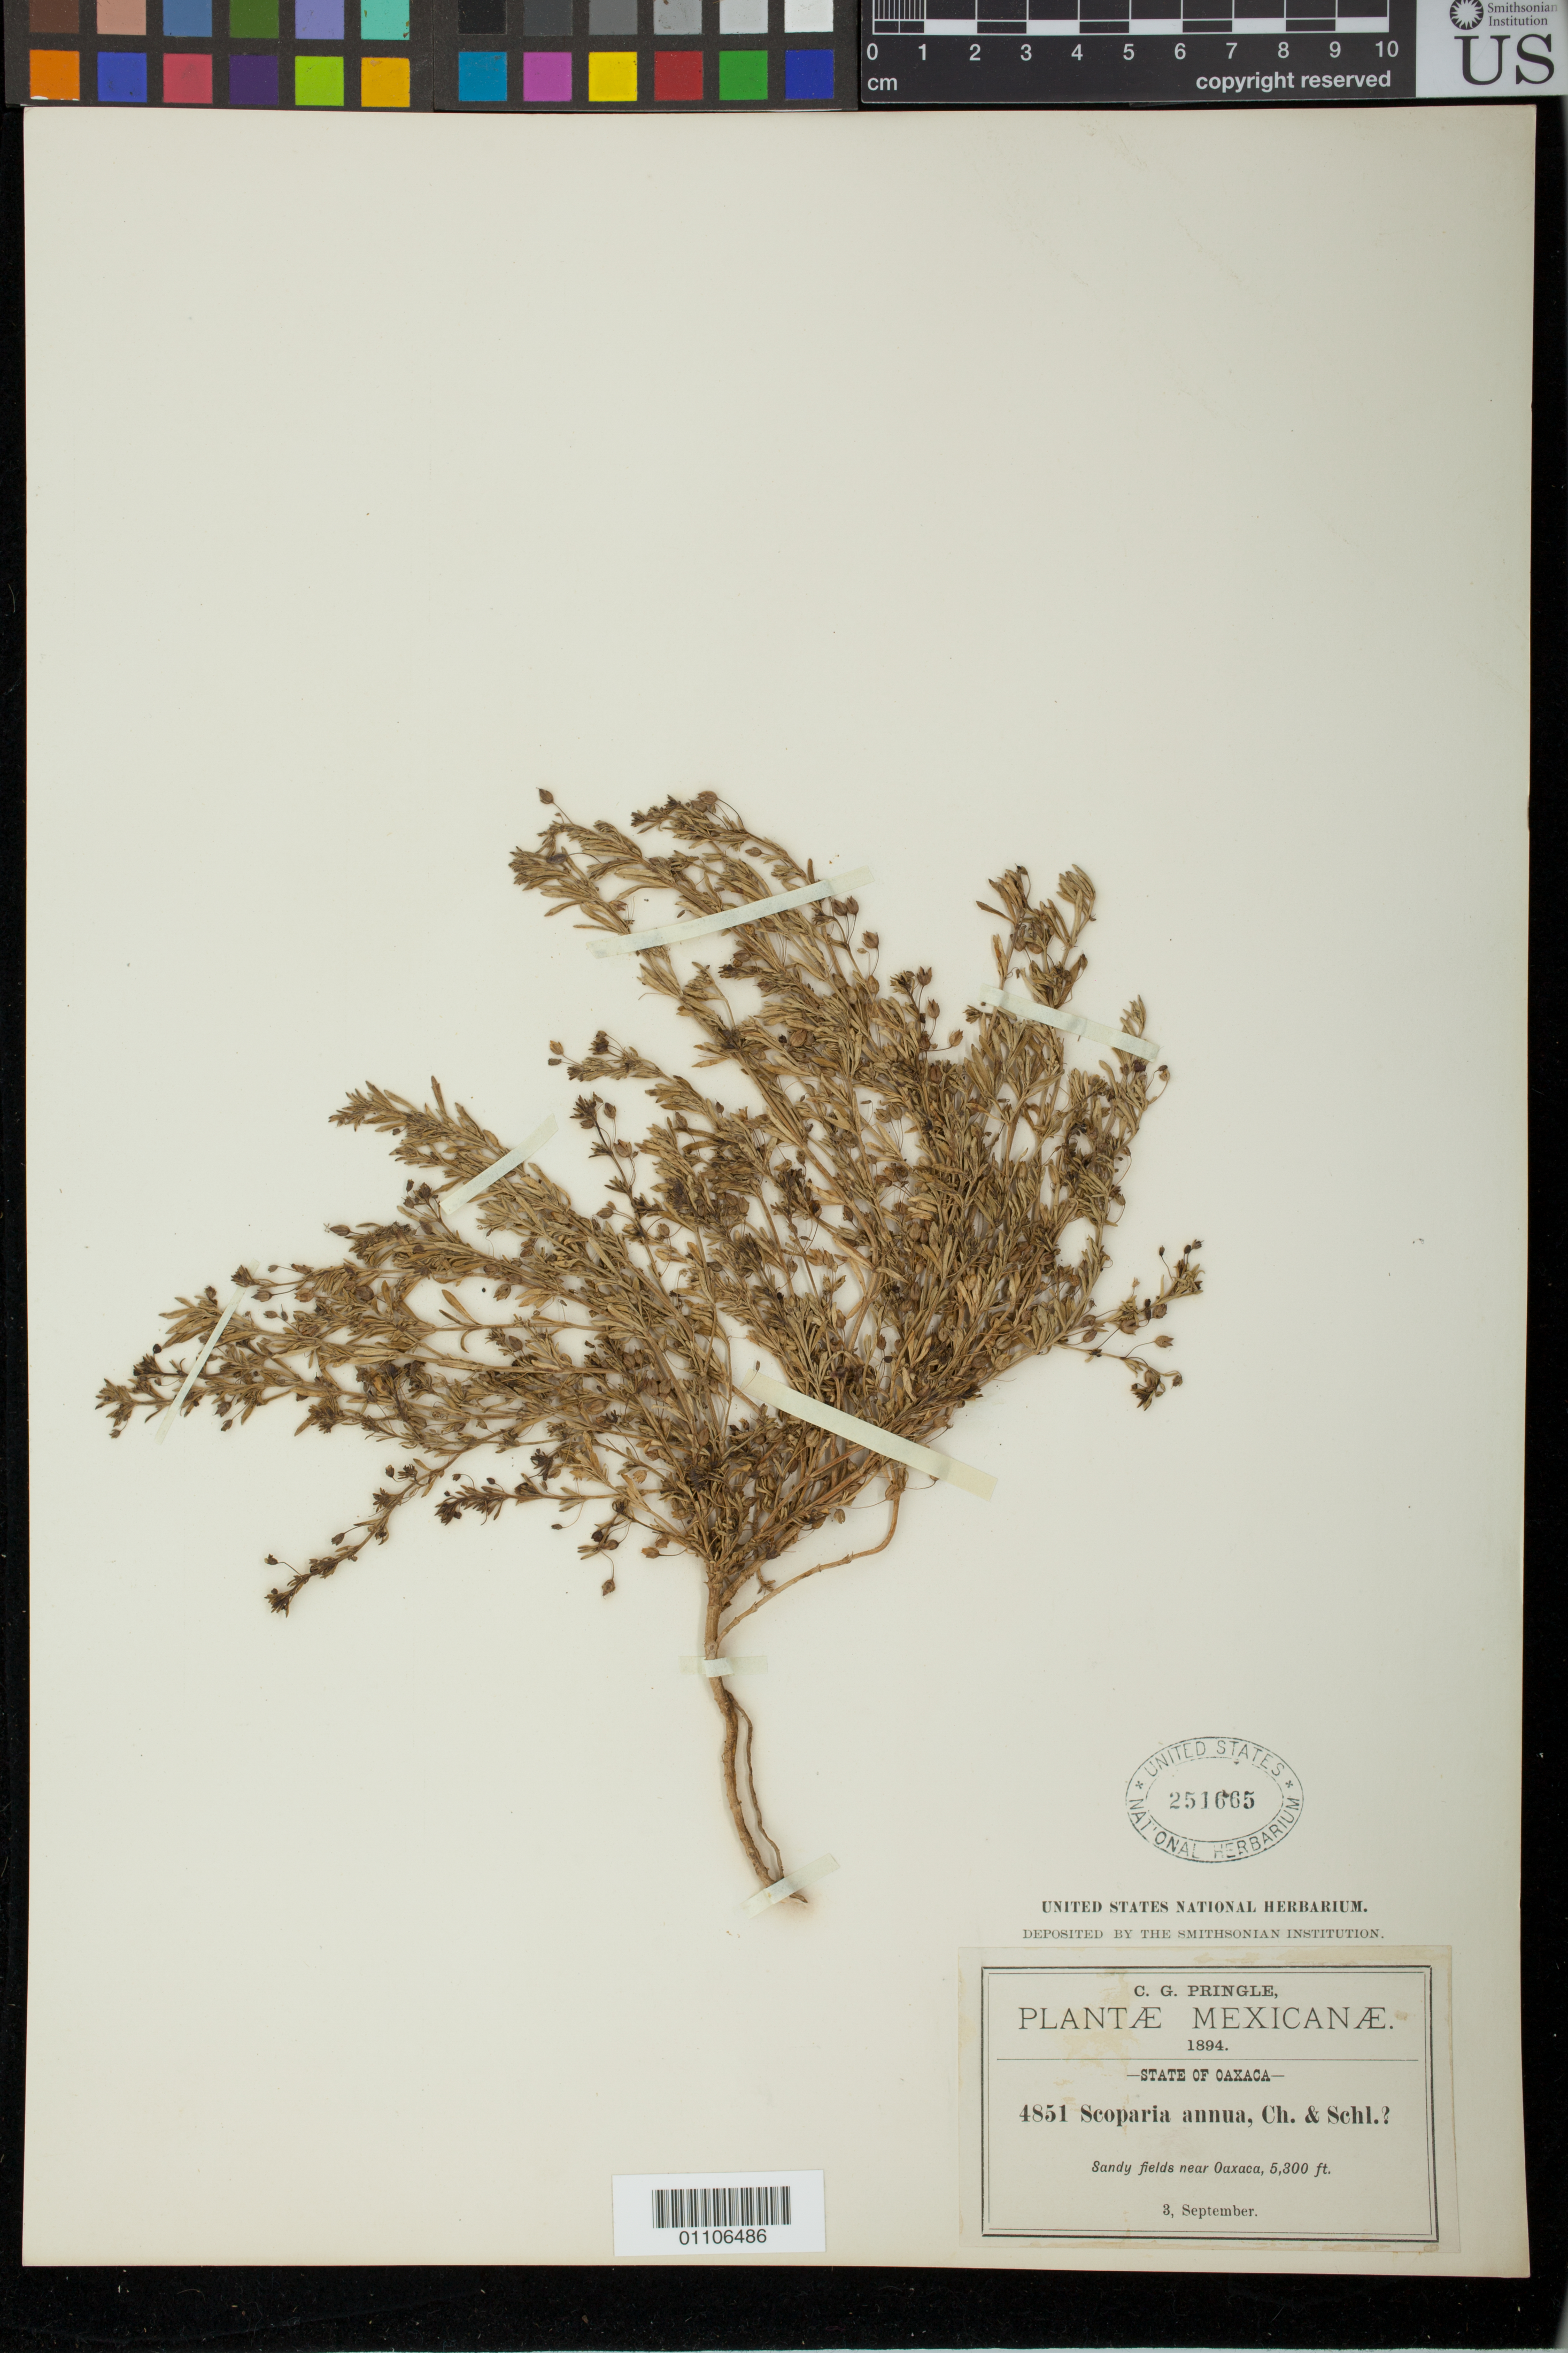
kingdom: Plantae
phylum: Tracheophyta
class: Magnoliopsida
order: Lamiales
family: Plantaginaceae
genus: Scoparia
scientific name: Scoparia mexicana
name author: R.E. Fr.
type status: Isosyntype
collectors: C. G. Pringle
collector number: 4851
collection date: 1894-09-03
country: Mexico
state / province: Oaxaca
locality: Sandy fields near Oaxaca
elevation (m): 1615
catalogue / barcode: US 251665